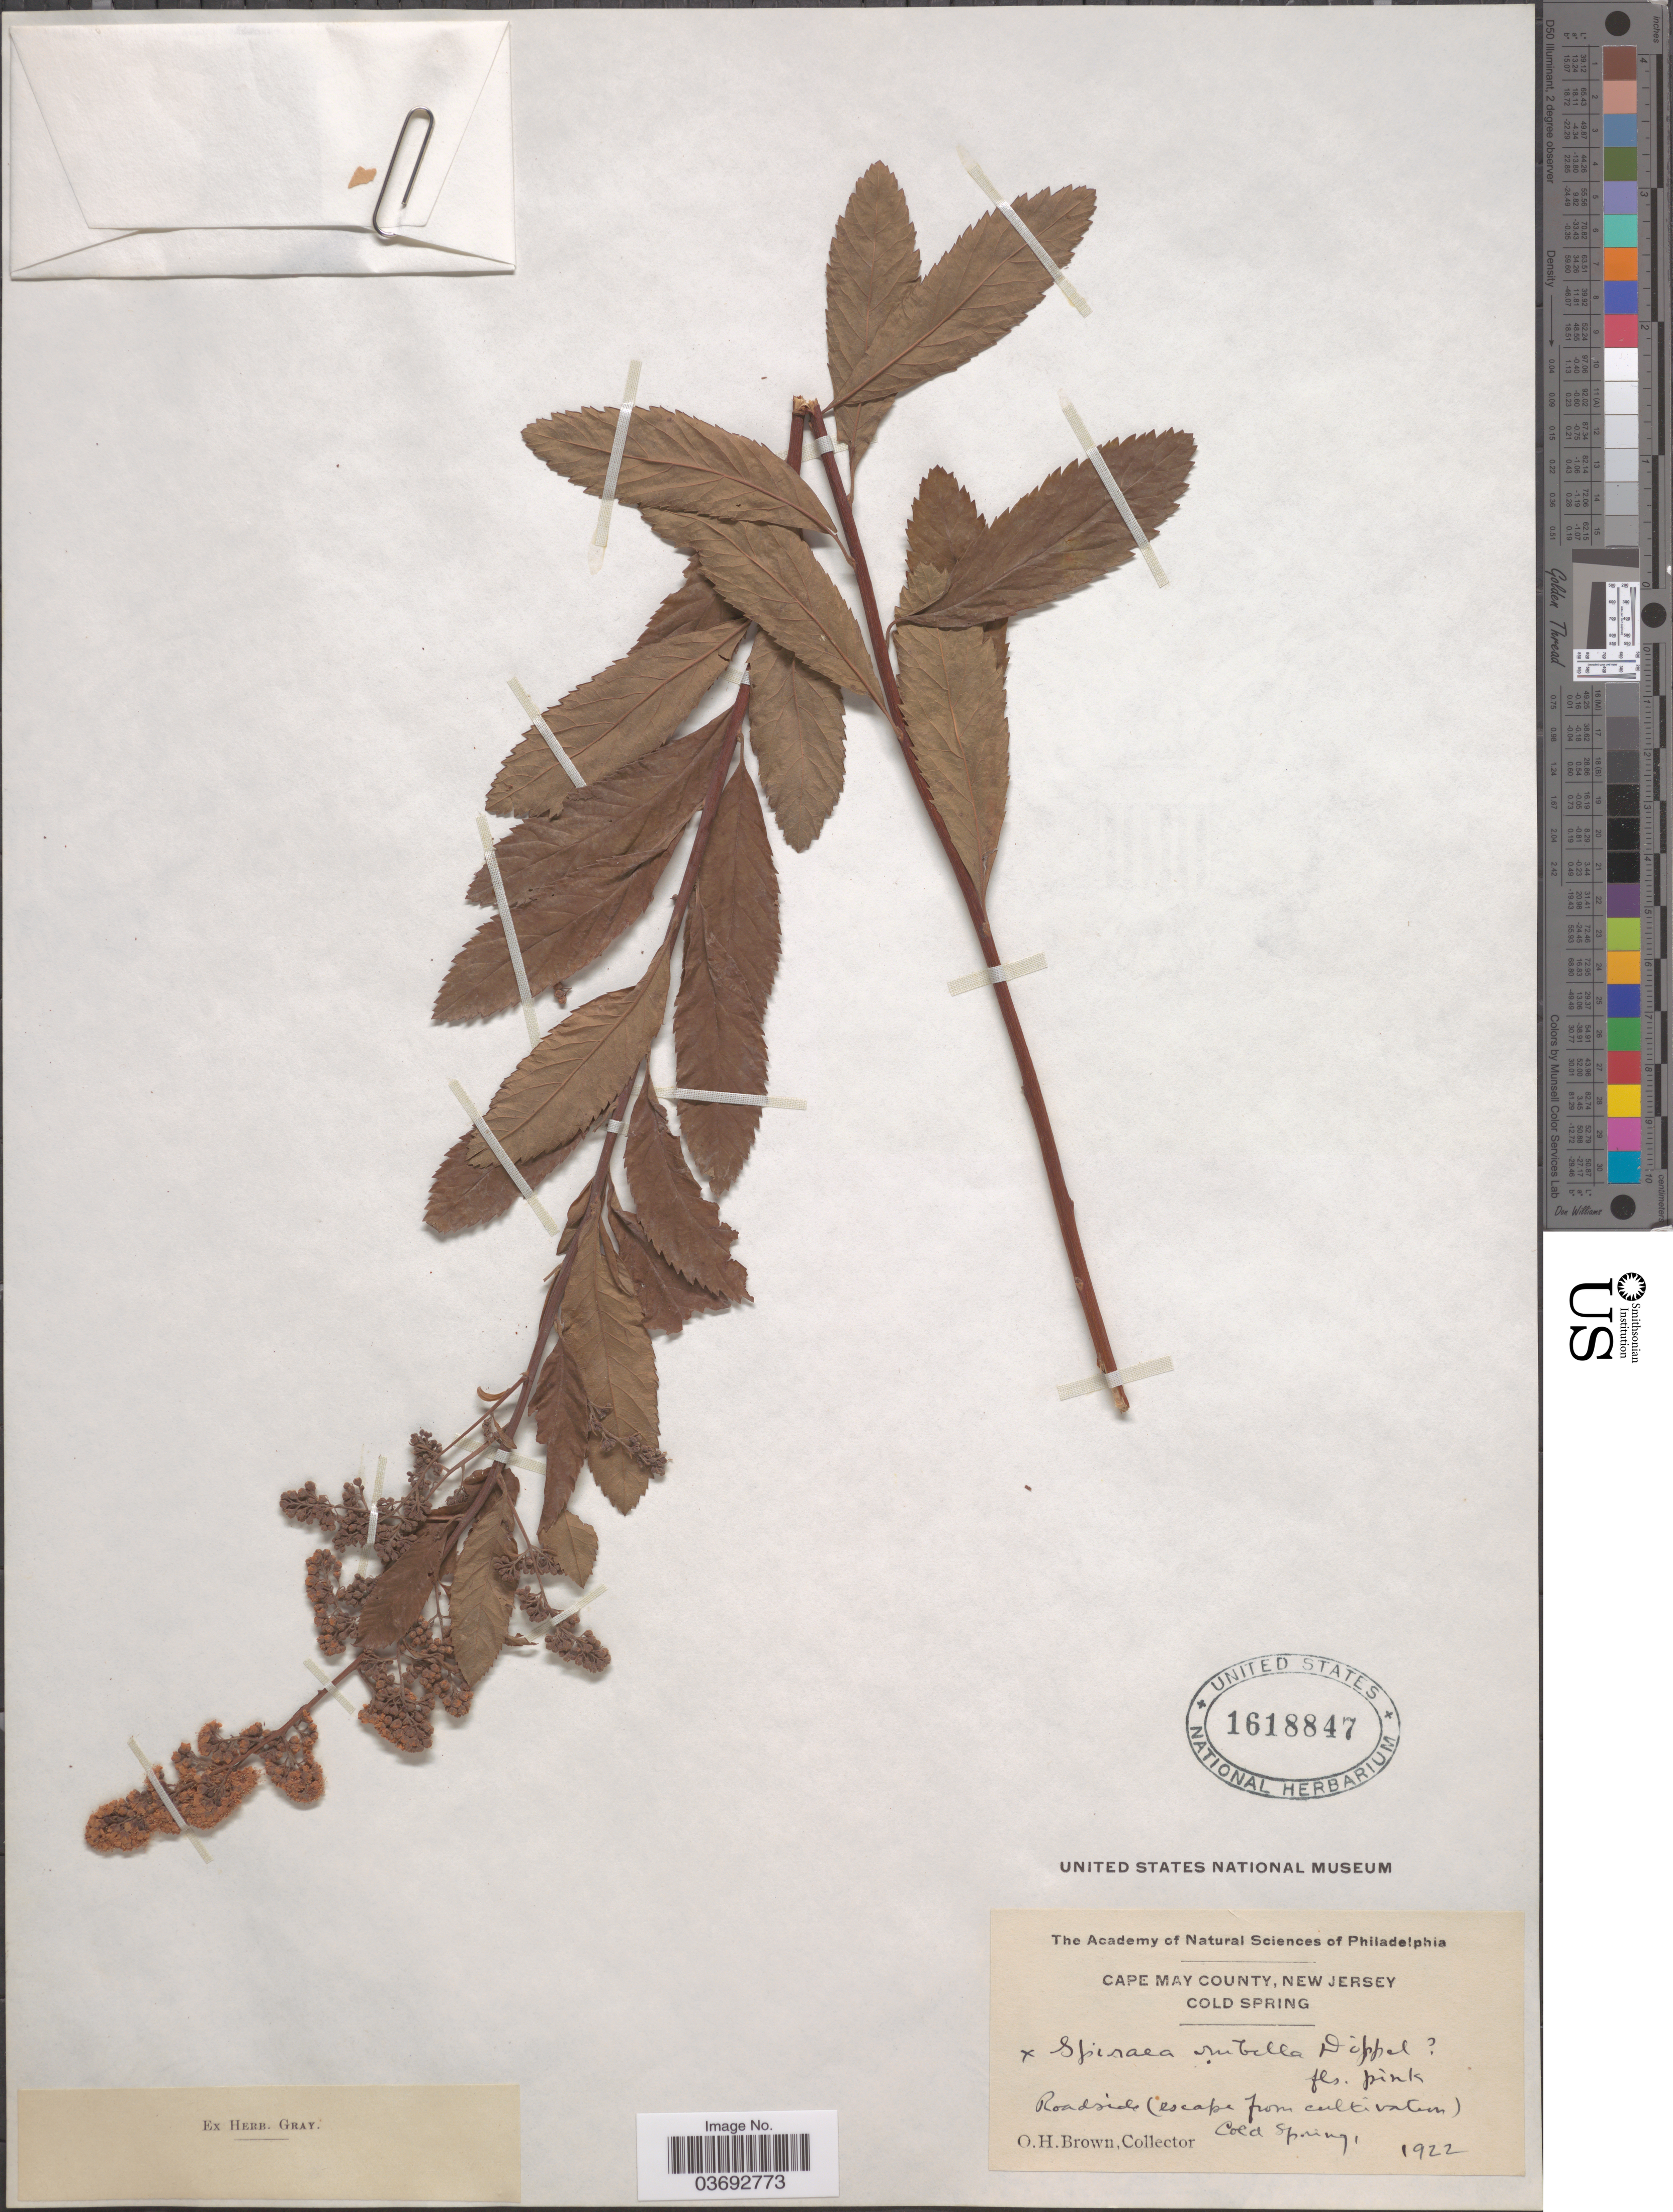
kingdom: Plantae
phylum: Tracheophyta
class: Magnoliopsida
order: Rosales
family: Rosaceae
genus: Spiraea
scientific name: Spiraea x rubella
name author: Dippel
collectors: O. Brown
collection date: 1922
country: United States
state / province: New Jersey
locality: Cape May County. Cold Spring. Roadside (escape from cultivation).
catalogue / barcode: US 1618847